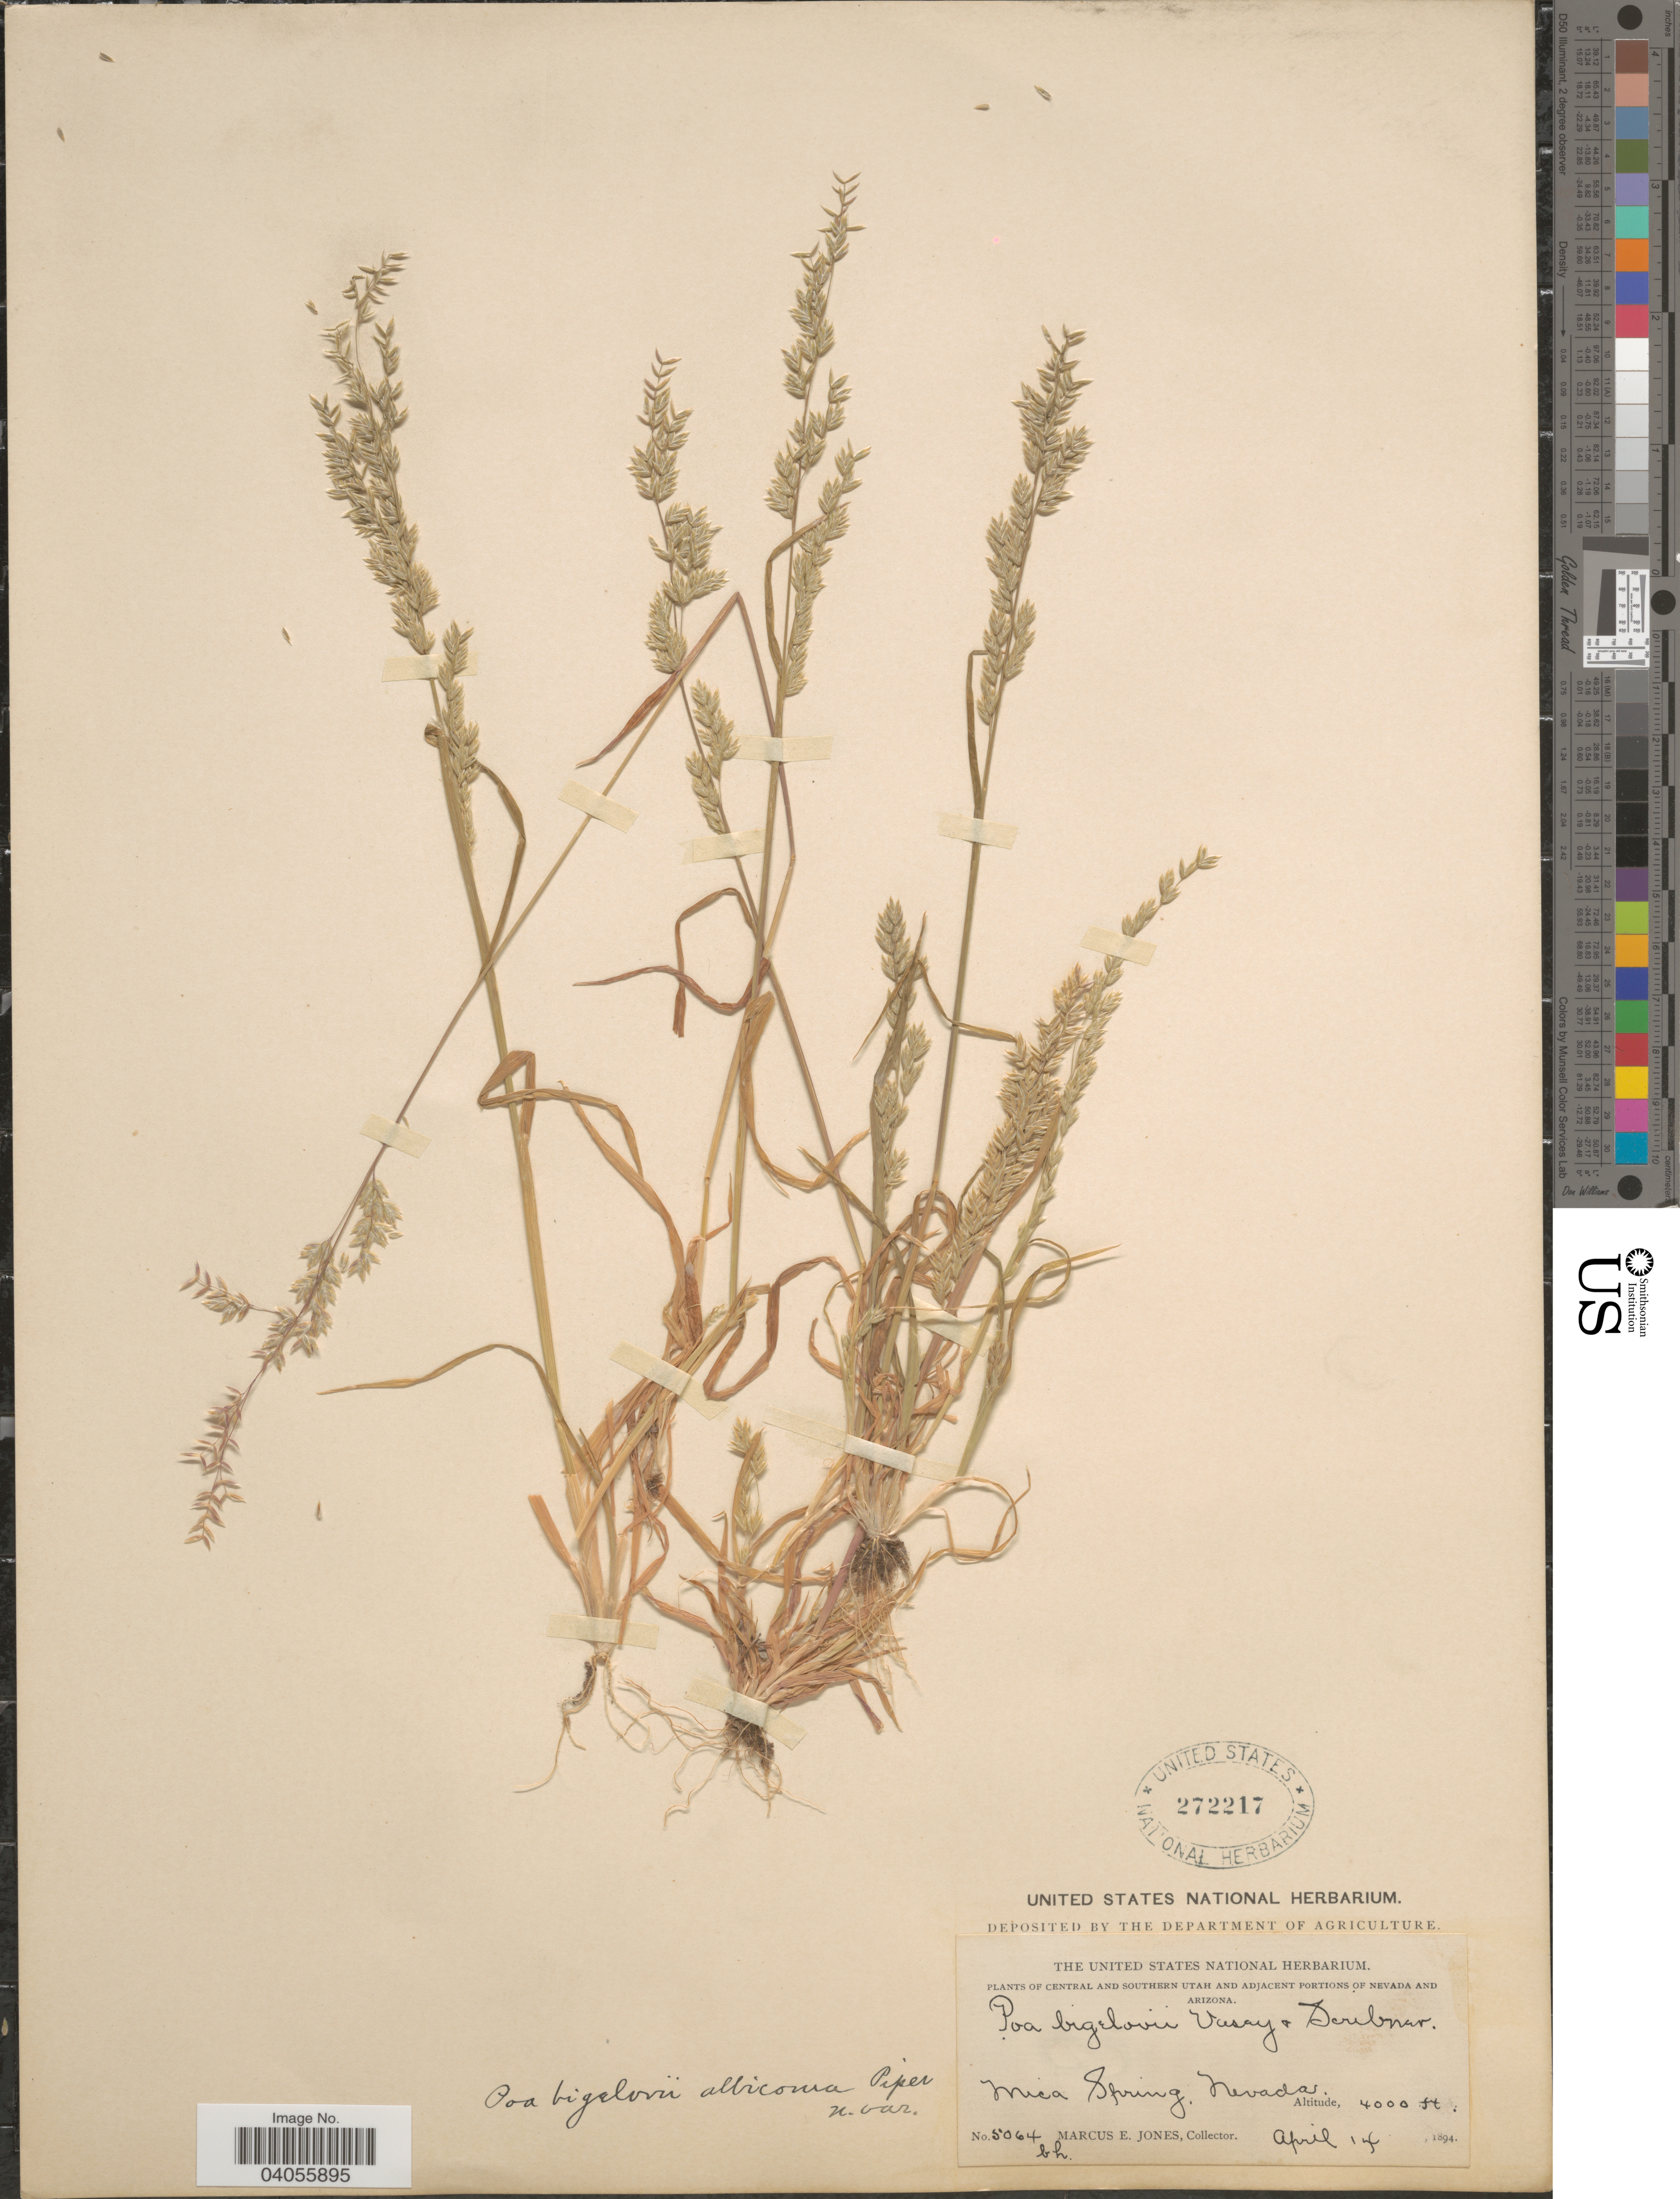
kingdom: Plantae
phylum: Tracheophyta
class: Liliopsida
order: Poales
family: Poaceae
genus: Poa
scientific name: Poa bigelovii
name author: Vasey & Scribn.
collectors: M. E. Jones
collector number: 5064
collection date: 1894-04-14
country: United States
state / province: Nevada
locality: Adjacent Portions of Nevada. Mica Spring.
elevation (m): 1219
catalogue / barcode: US 272217